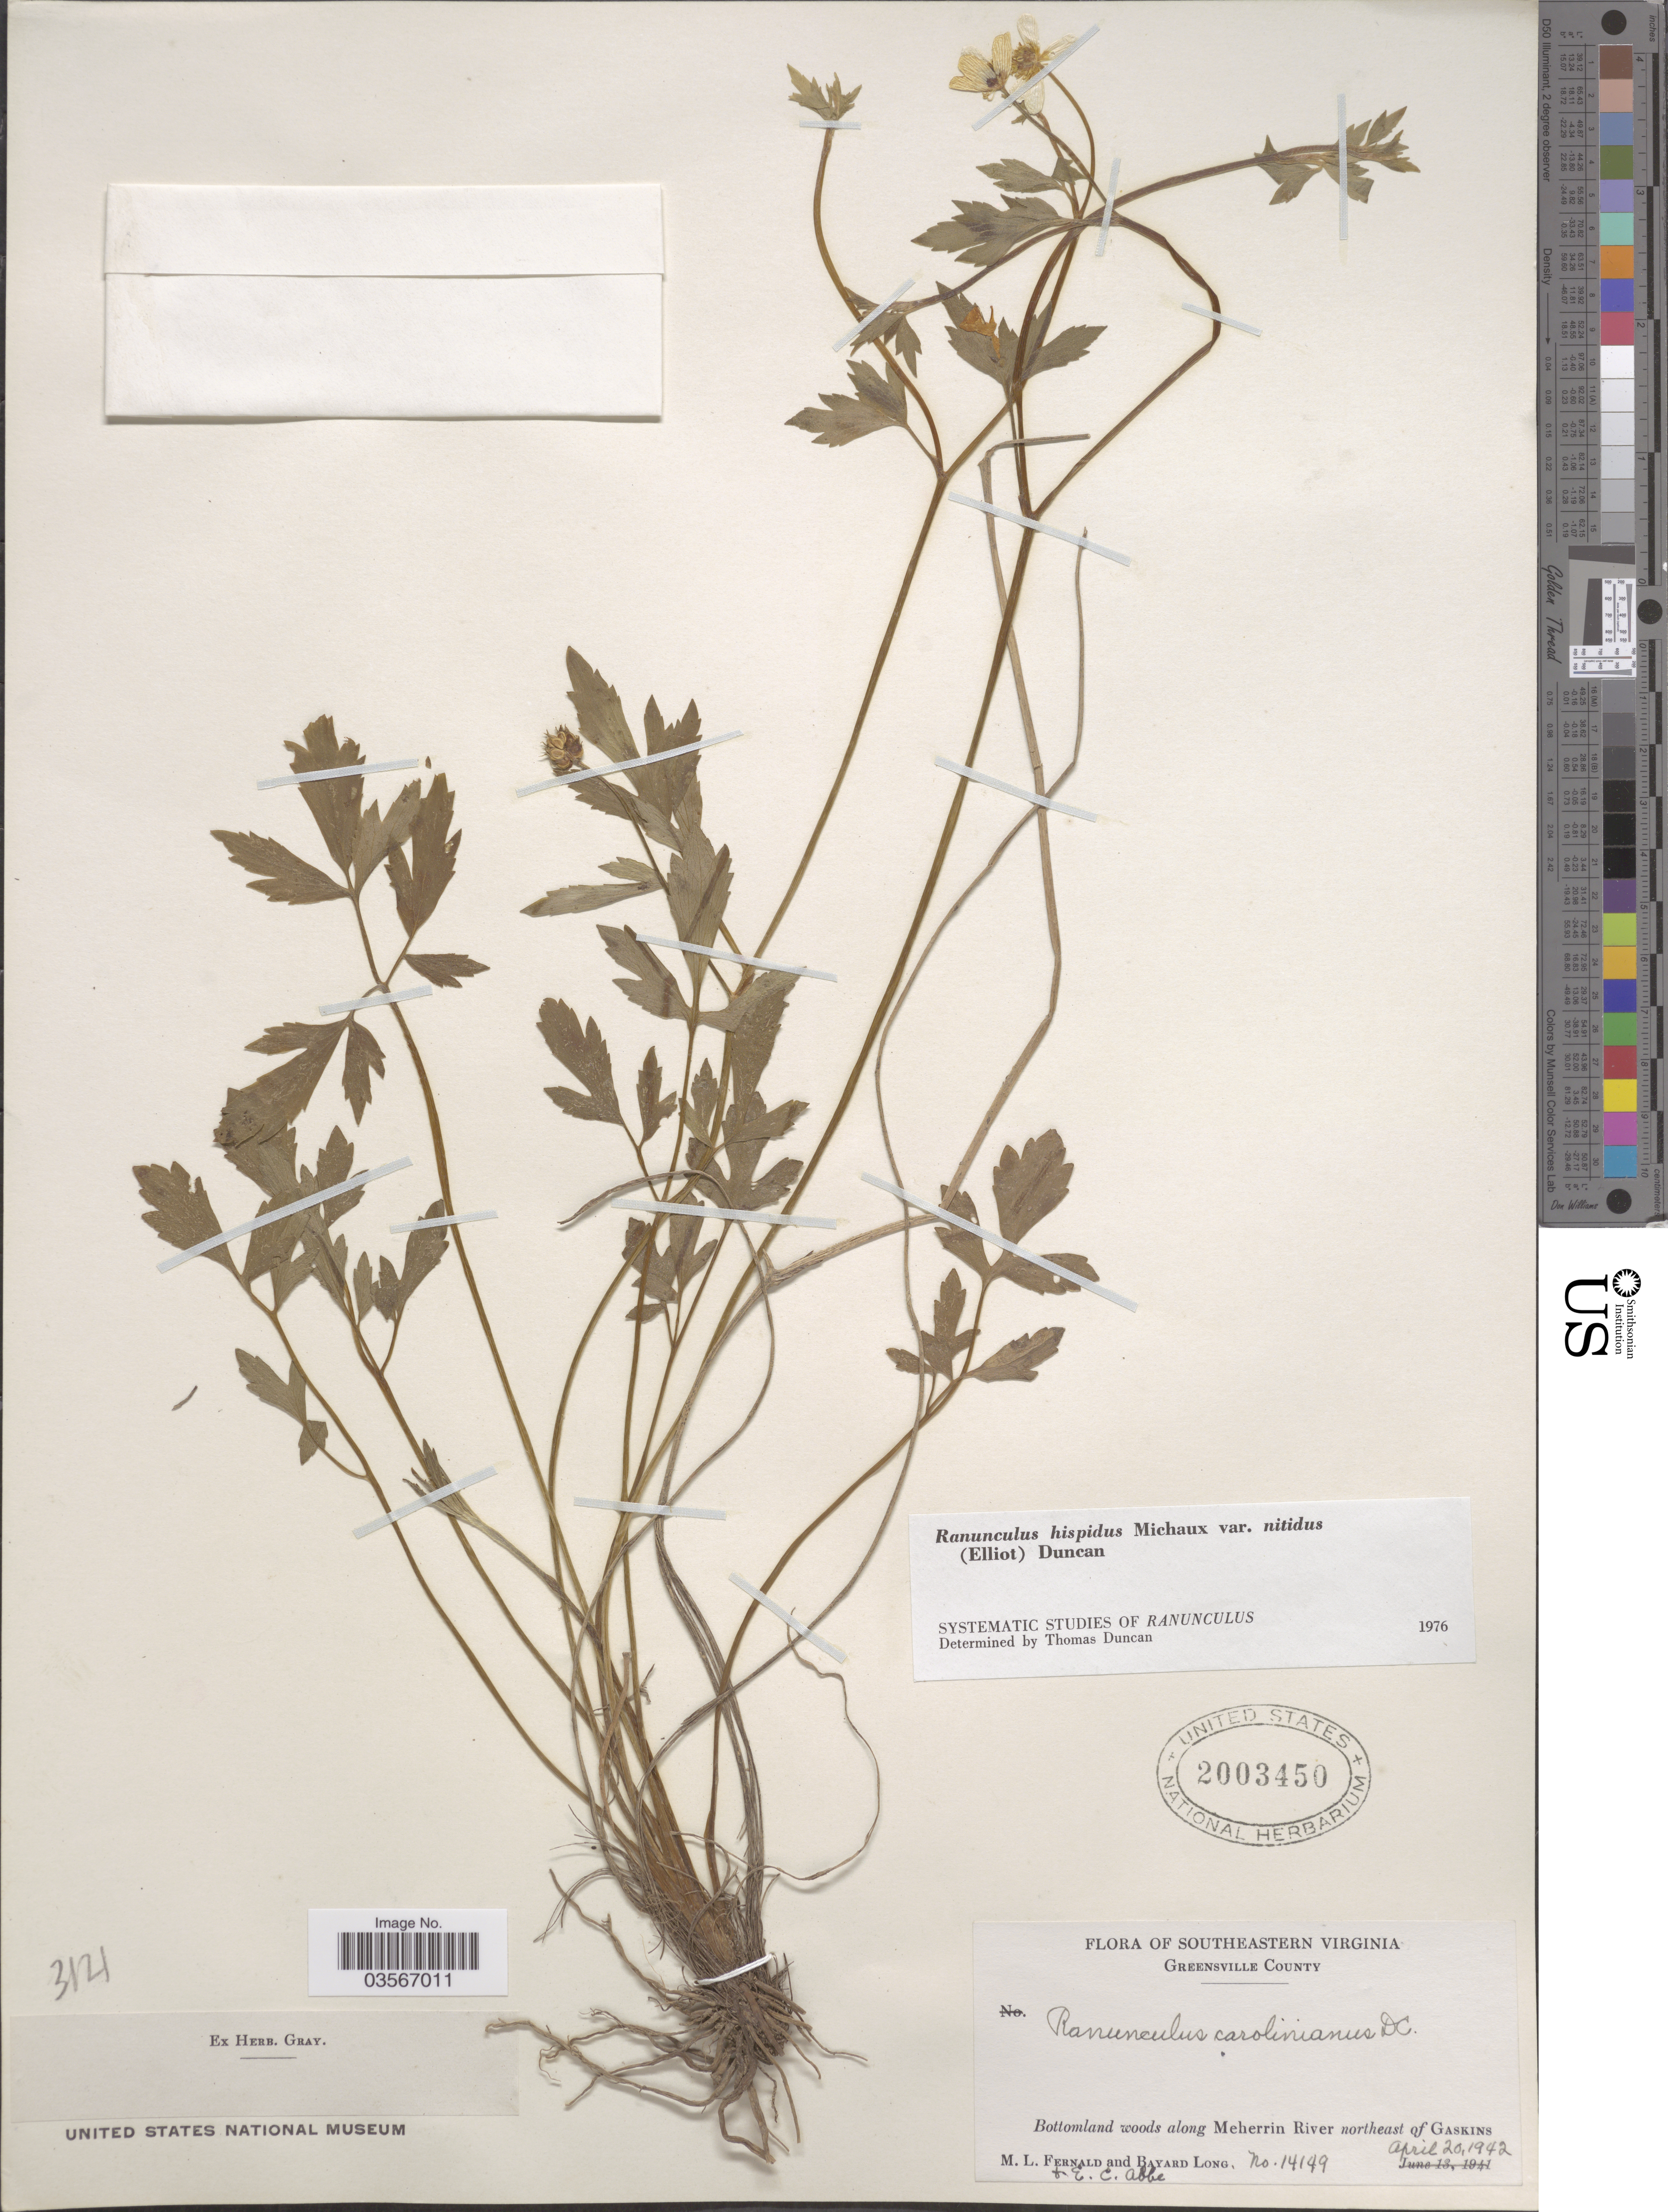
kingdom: Plantae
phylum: Tracheophyta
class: Magnoliopsida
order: Ranunculales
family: Ranunculaceae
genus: Ranunculus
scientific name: Ranunculus hispidus var. nitidus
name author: (Chapm.) T. Duncan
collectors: M. L. Fernald, B. Long & E. C. Abbe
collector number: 14149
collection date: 1942-04-20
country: United States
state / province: Virginia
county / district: Greensville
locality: Southeastern Virginia. Greensville County. Bottomland woods along Meherrin River northeast of Gaskins.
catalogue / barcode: US 2003450